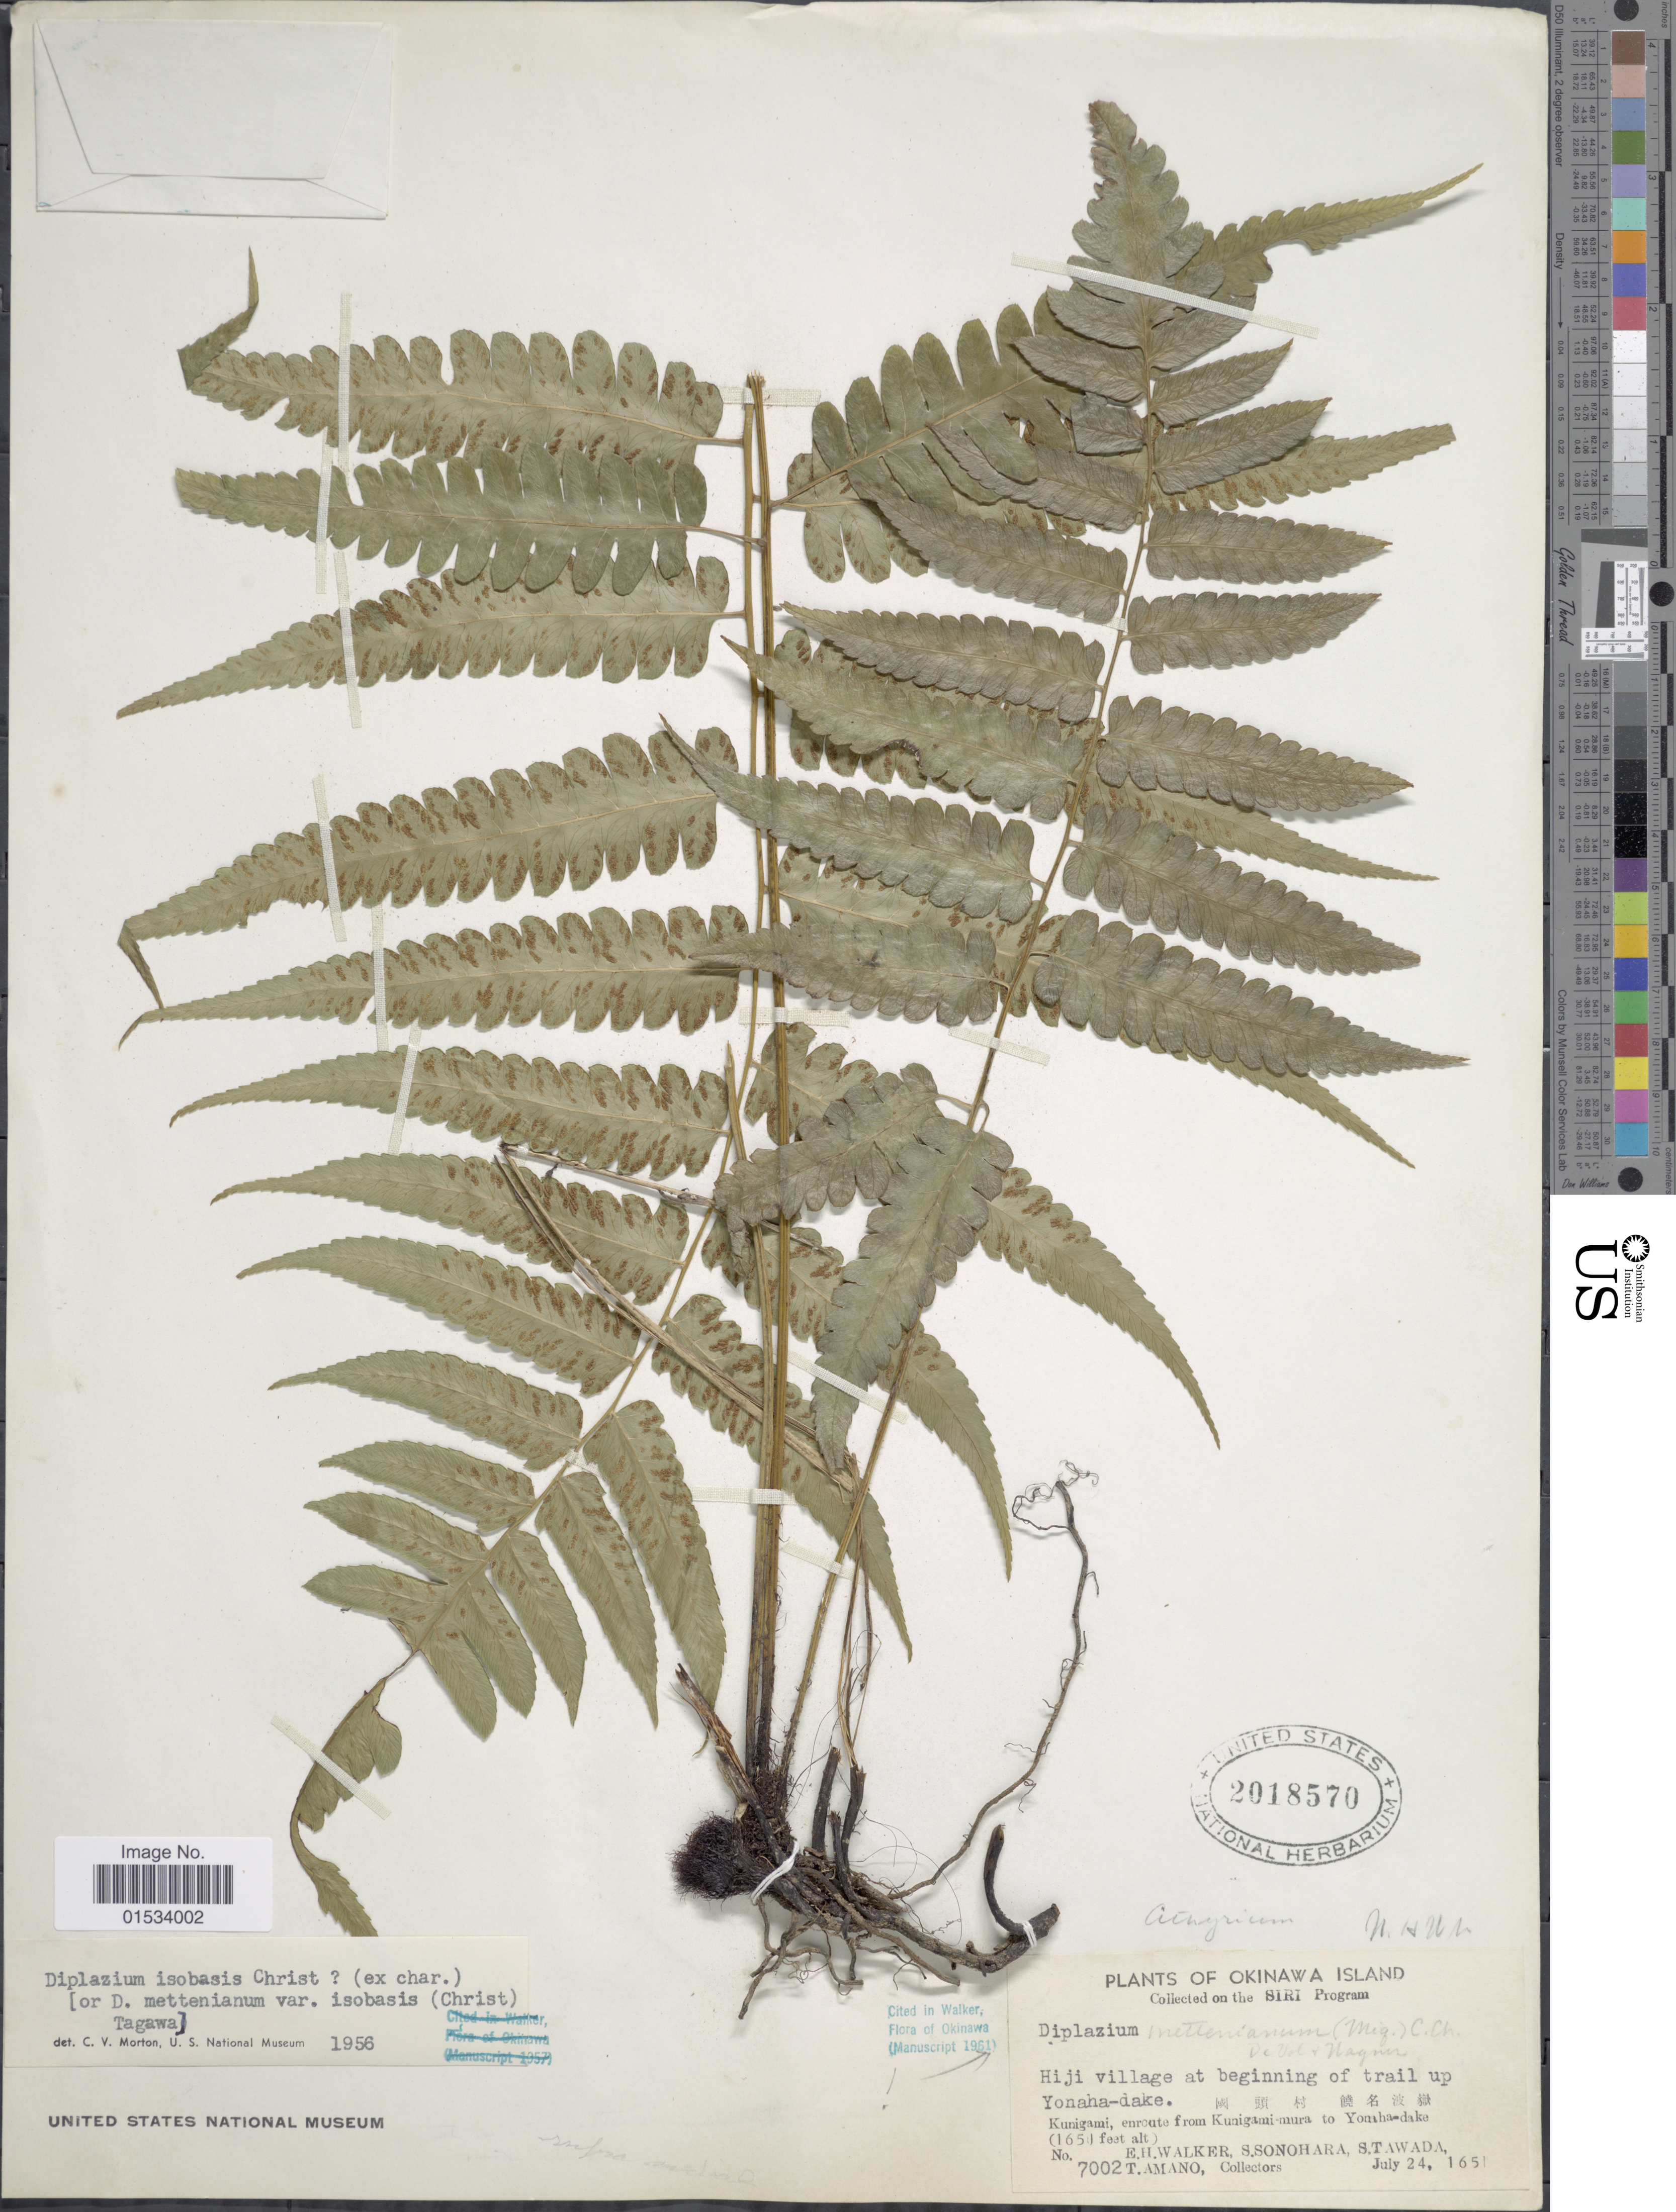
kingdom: Plantae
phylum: Tracheophyta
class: Polypodiopsida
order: Polypodiales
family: Athyriaceae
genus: Diplazium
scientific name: Diplazium mettenianum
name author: (Miq.) C. Chr.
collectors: E. H. Walker, S. Sonohara, S. Tawada & T. Amano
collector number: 7002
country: Japan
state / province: Okinawa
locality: Okinawa Island, Hiji village at beginning of Trail up Yonaha-dake, Kuriagami, enrute from Kunigami-mura to Yonaha-dake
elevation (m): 503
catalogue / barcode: US 2018570